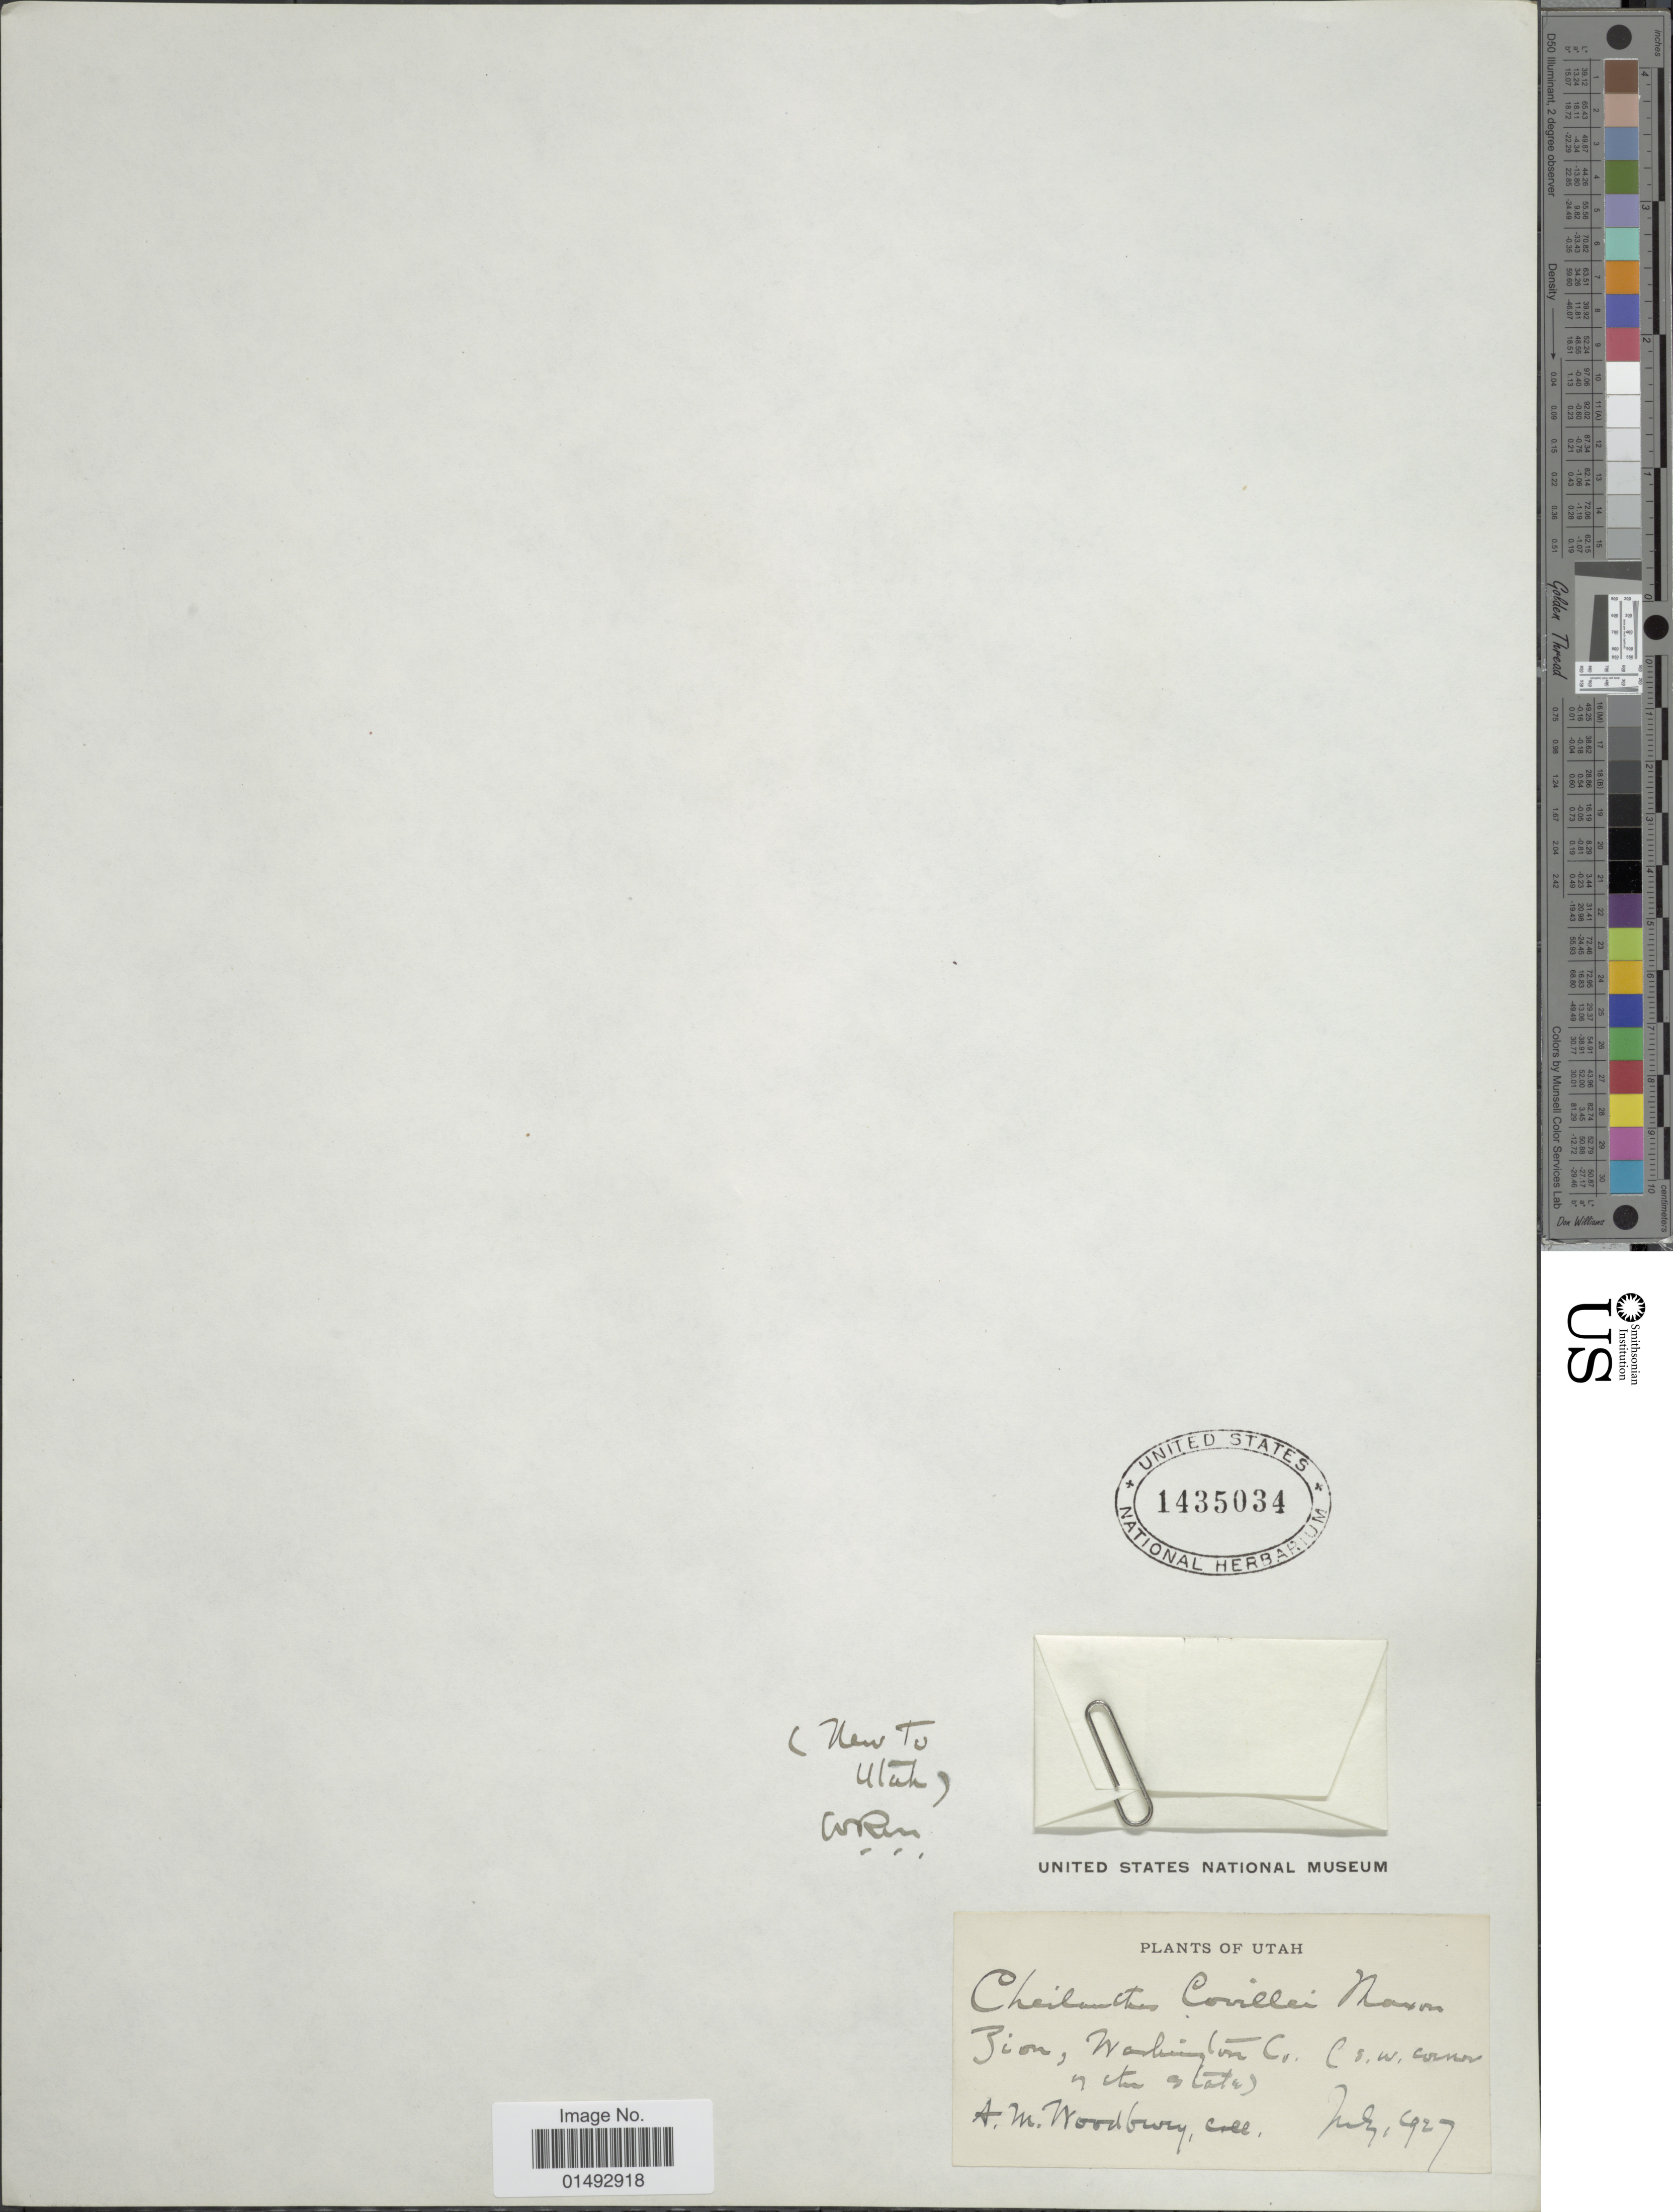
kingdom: Plantae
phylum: Tracheophyta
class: Polypodiopsida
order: Polypodiales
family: Pteridaceae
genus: Myriopteris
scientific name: Myriopteris covillei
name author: (Maxon) Á. Löve & D. Löve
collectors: A. M. Woodbury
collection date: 1927-07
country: United States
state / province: Utah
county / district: Washington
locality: Zion, (s.w. corner of the state)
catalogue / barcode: US 1435034